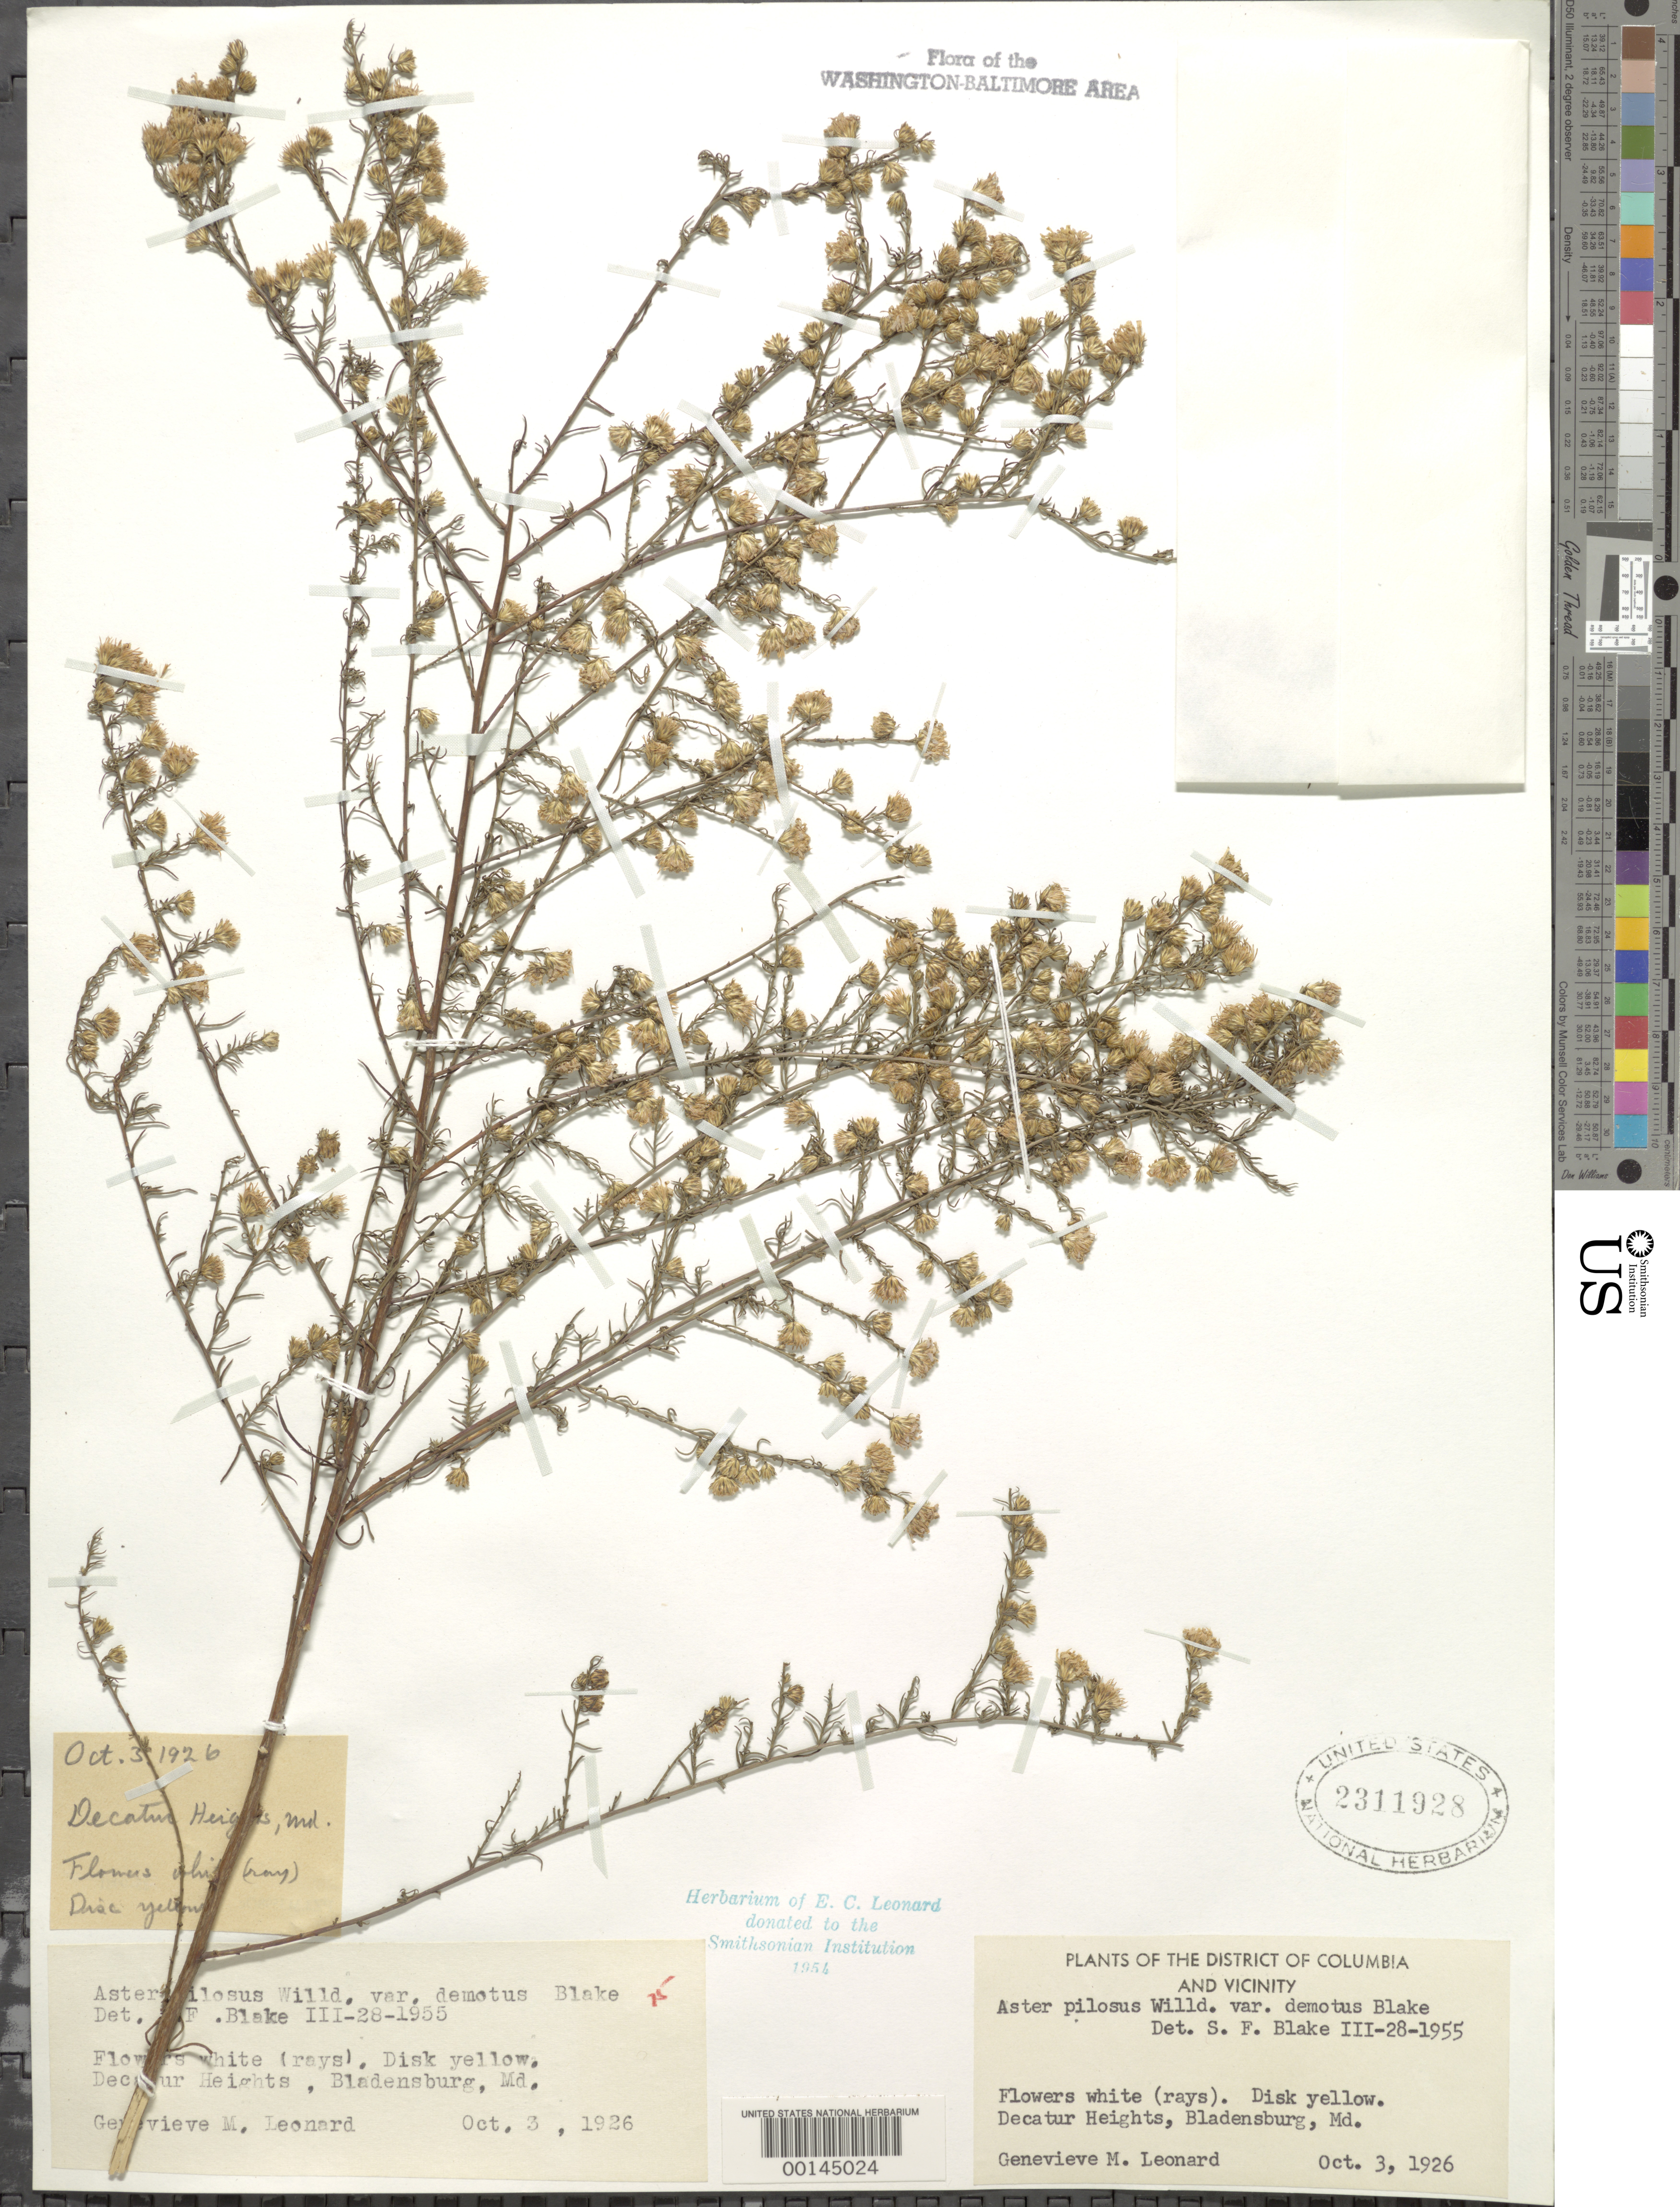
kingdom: Plantae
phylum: Tracheophyta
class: Magnoliopsida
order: Asterales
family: Asteraceae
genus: Symphyotrichum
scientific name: Symphyotrichum pilosum var. pringlei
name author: (A. Gray) G.L. Nesom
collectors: E. C. Leonard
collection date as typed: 03 Oct 1926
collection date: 1926-10-03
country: United States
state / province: Maryland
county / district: Prince George's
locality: Decatur Heights, Bladensburg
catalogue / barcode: US 2311928